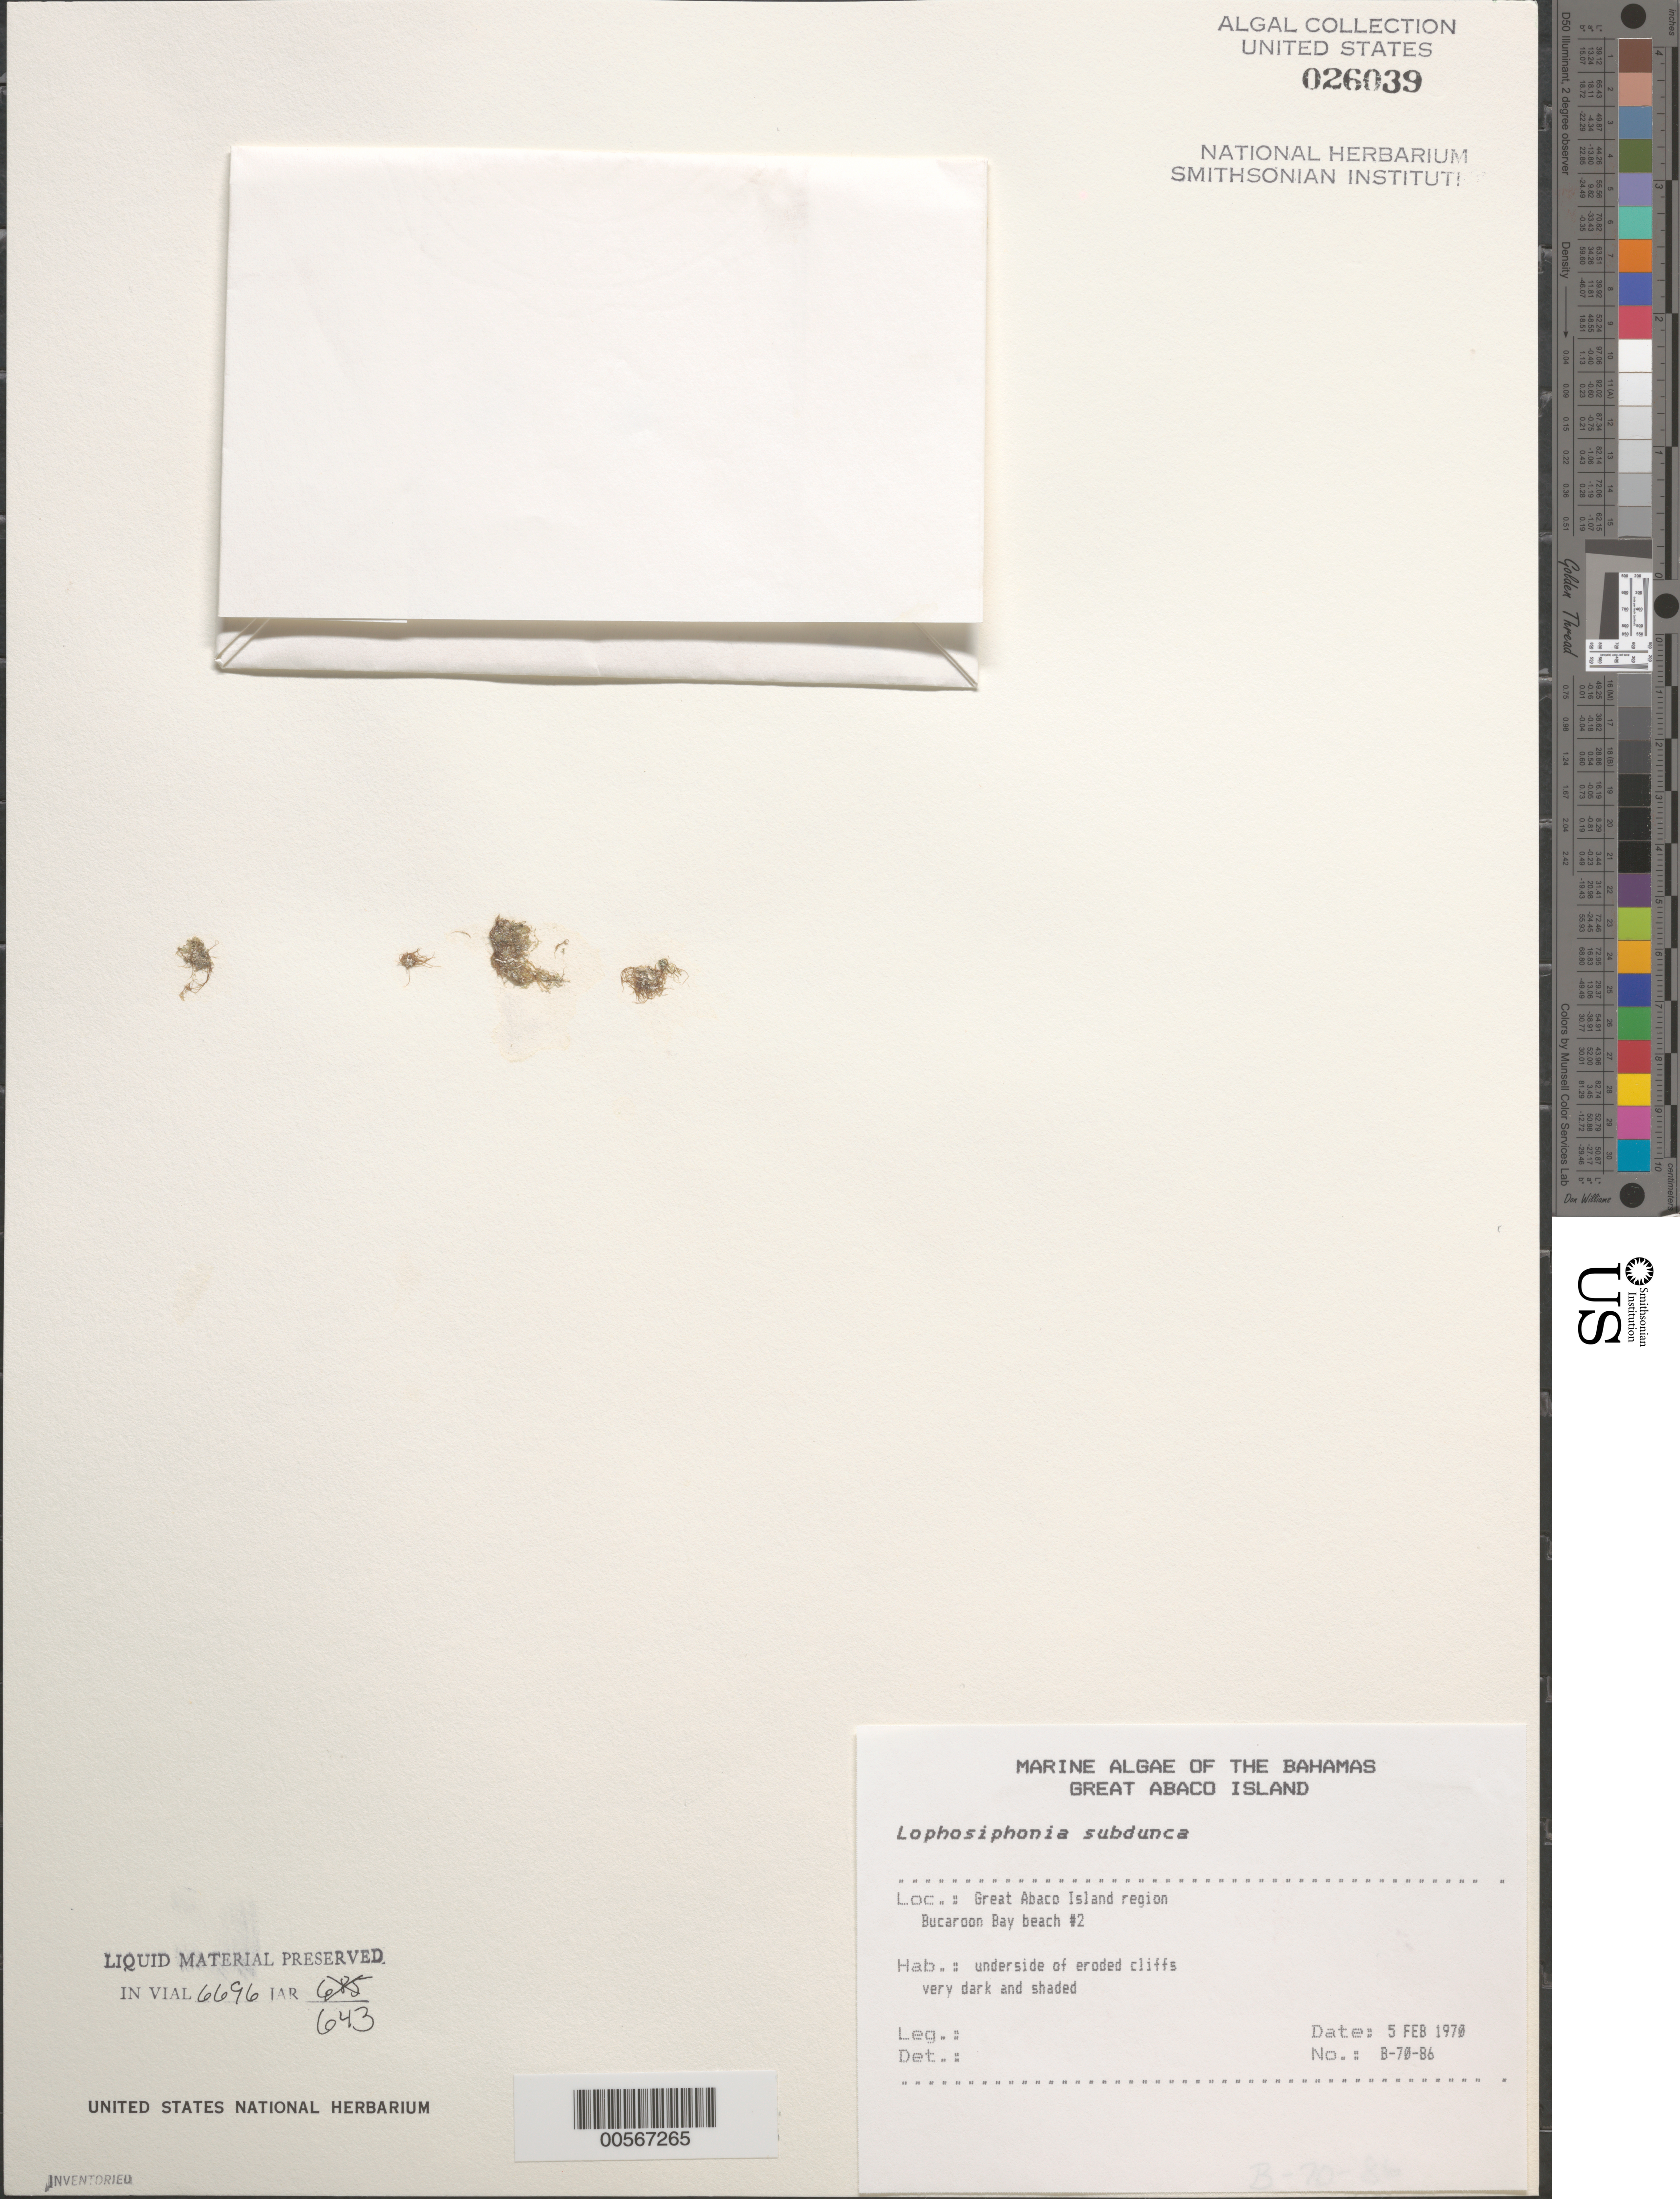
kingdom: Plantae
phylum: Rhodophyta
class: Florideophyceae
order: Ceramiales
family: Rhodomelaceae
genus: Lophosiphonia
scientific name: Lophosiphonia obscura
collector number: B-70-86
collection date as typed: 05 Feb 1970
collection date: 1970-02-05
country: Bahamas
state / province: Abaco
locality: Buckaroon bay, great abaco island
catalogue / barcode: US 26039